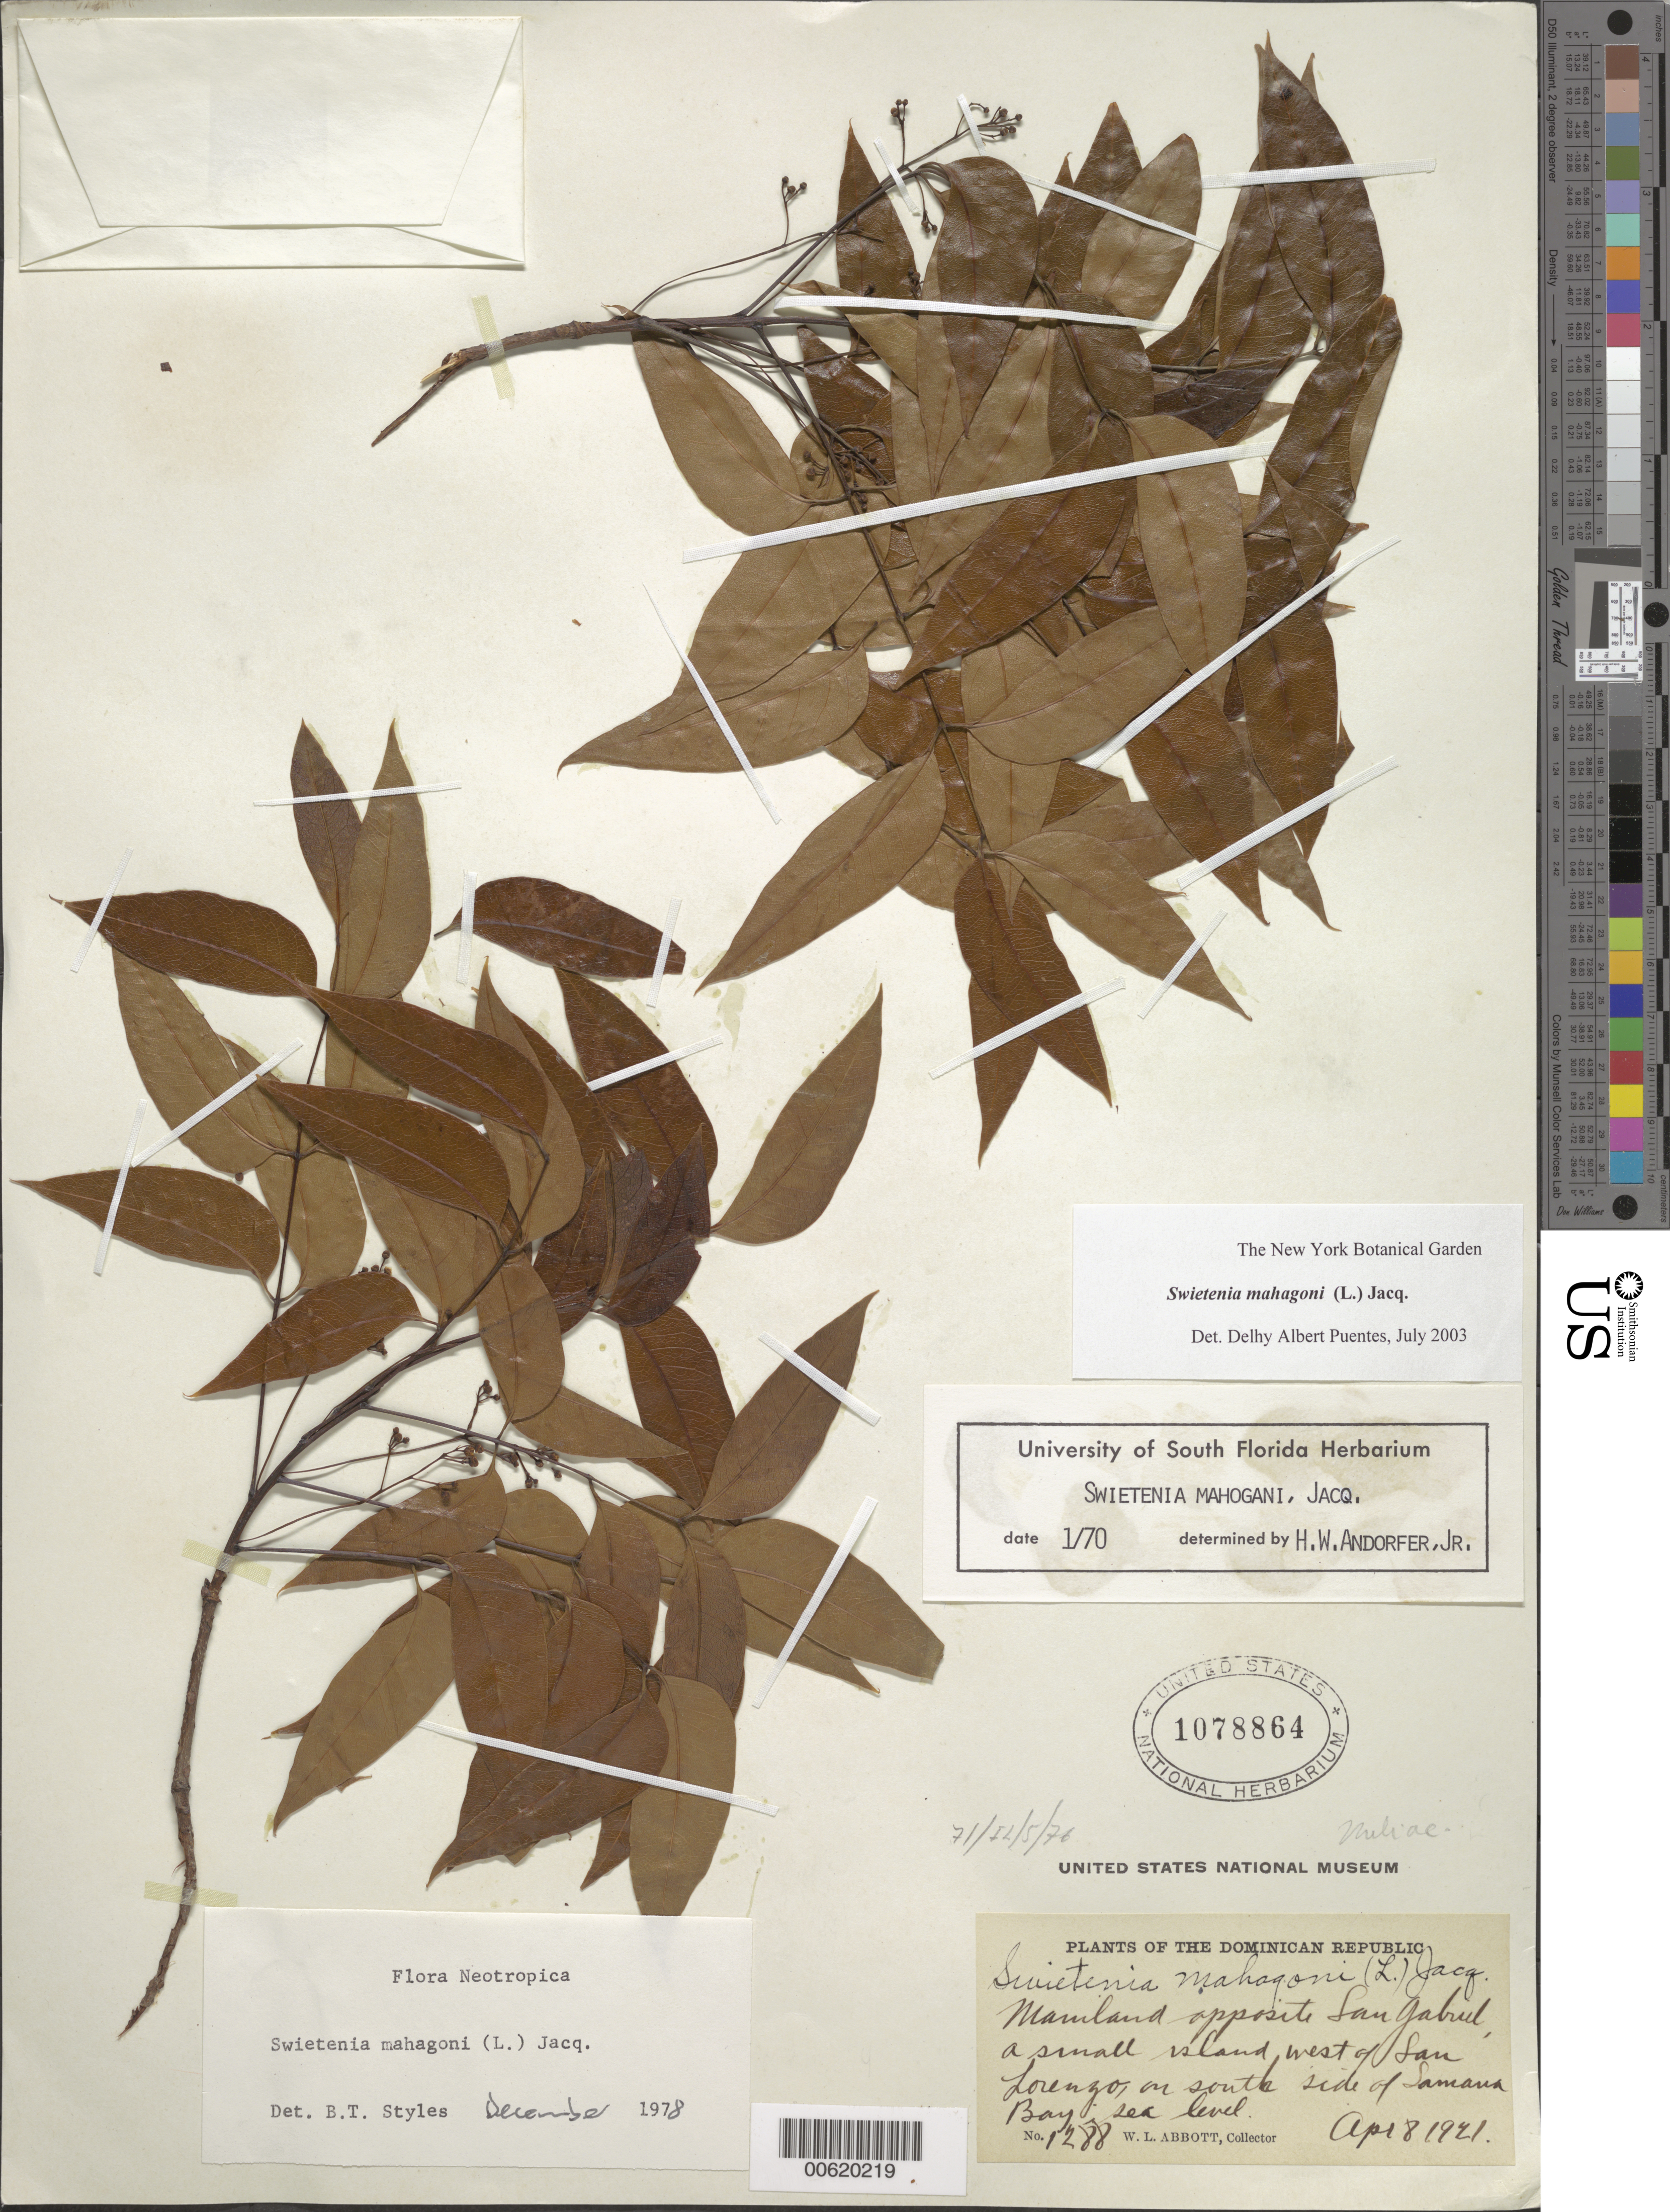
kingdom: Plantae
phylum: Tracheophyta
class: Magnoliopsida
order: Sapindales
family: Meliaceae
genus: Swietenia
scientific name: Swietenia mahagoni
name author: (L.) Jacq.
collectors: W. L. Abbott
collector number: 1288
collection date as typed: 08 Apr 1921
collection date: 1921-04-08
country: Dominican Republic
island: Hispaniola Island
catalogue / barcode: US 1078864